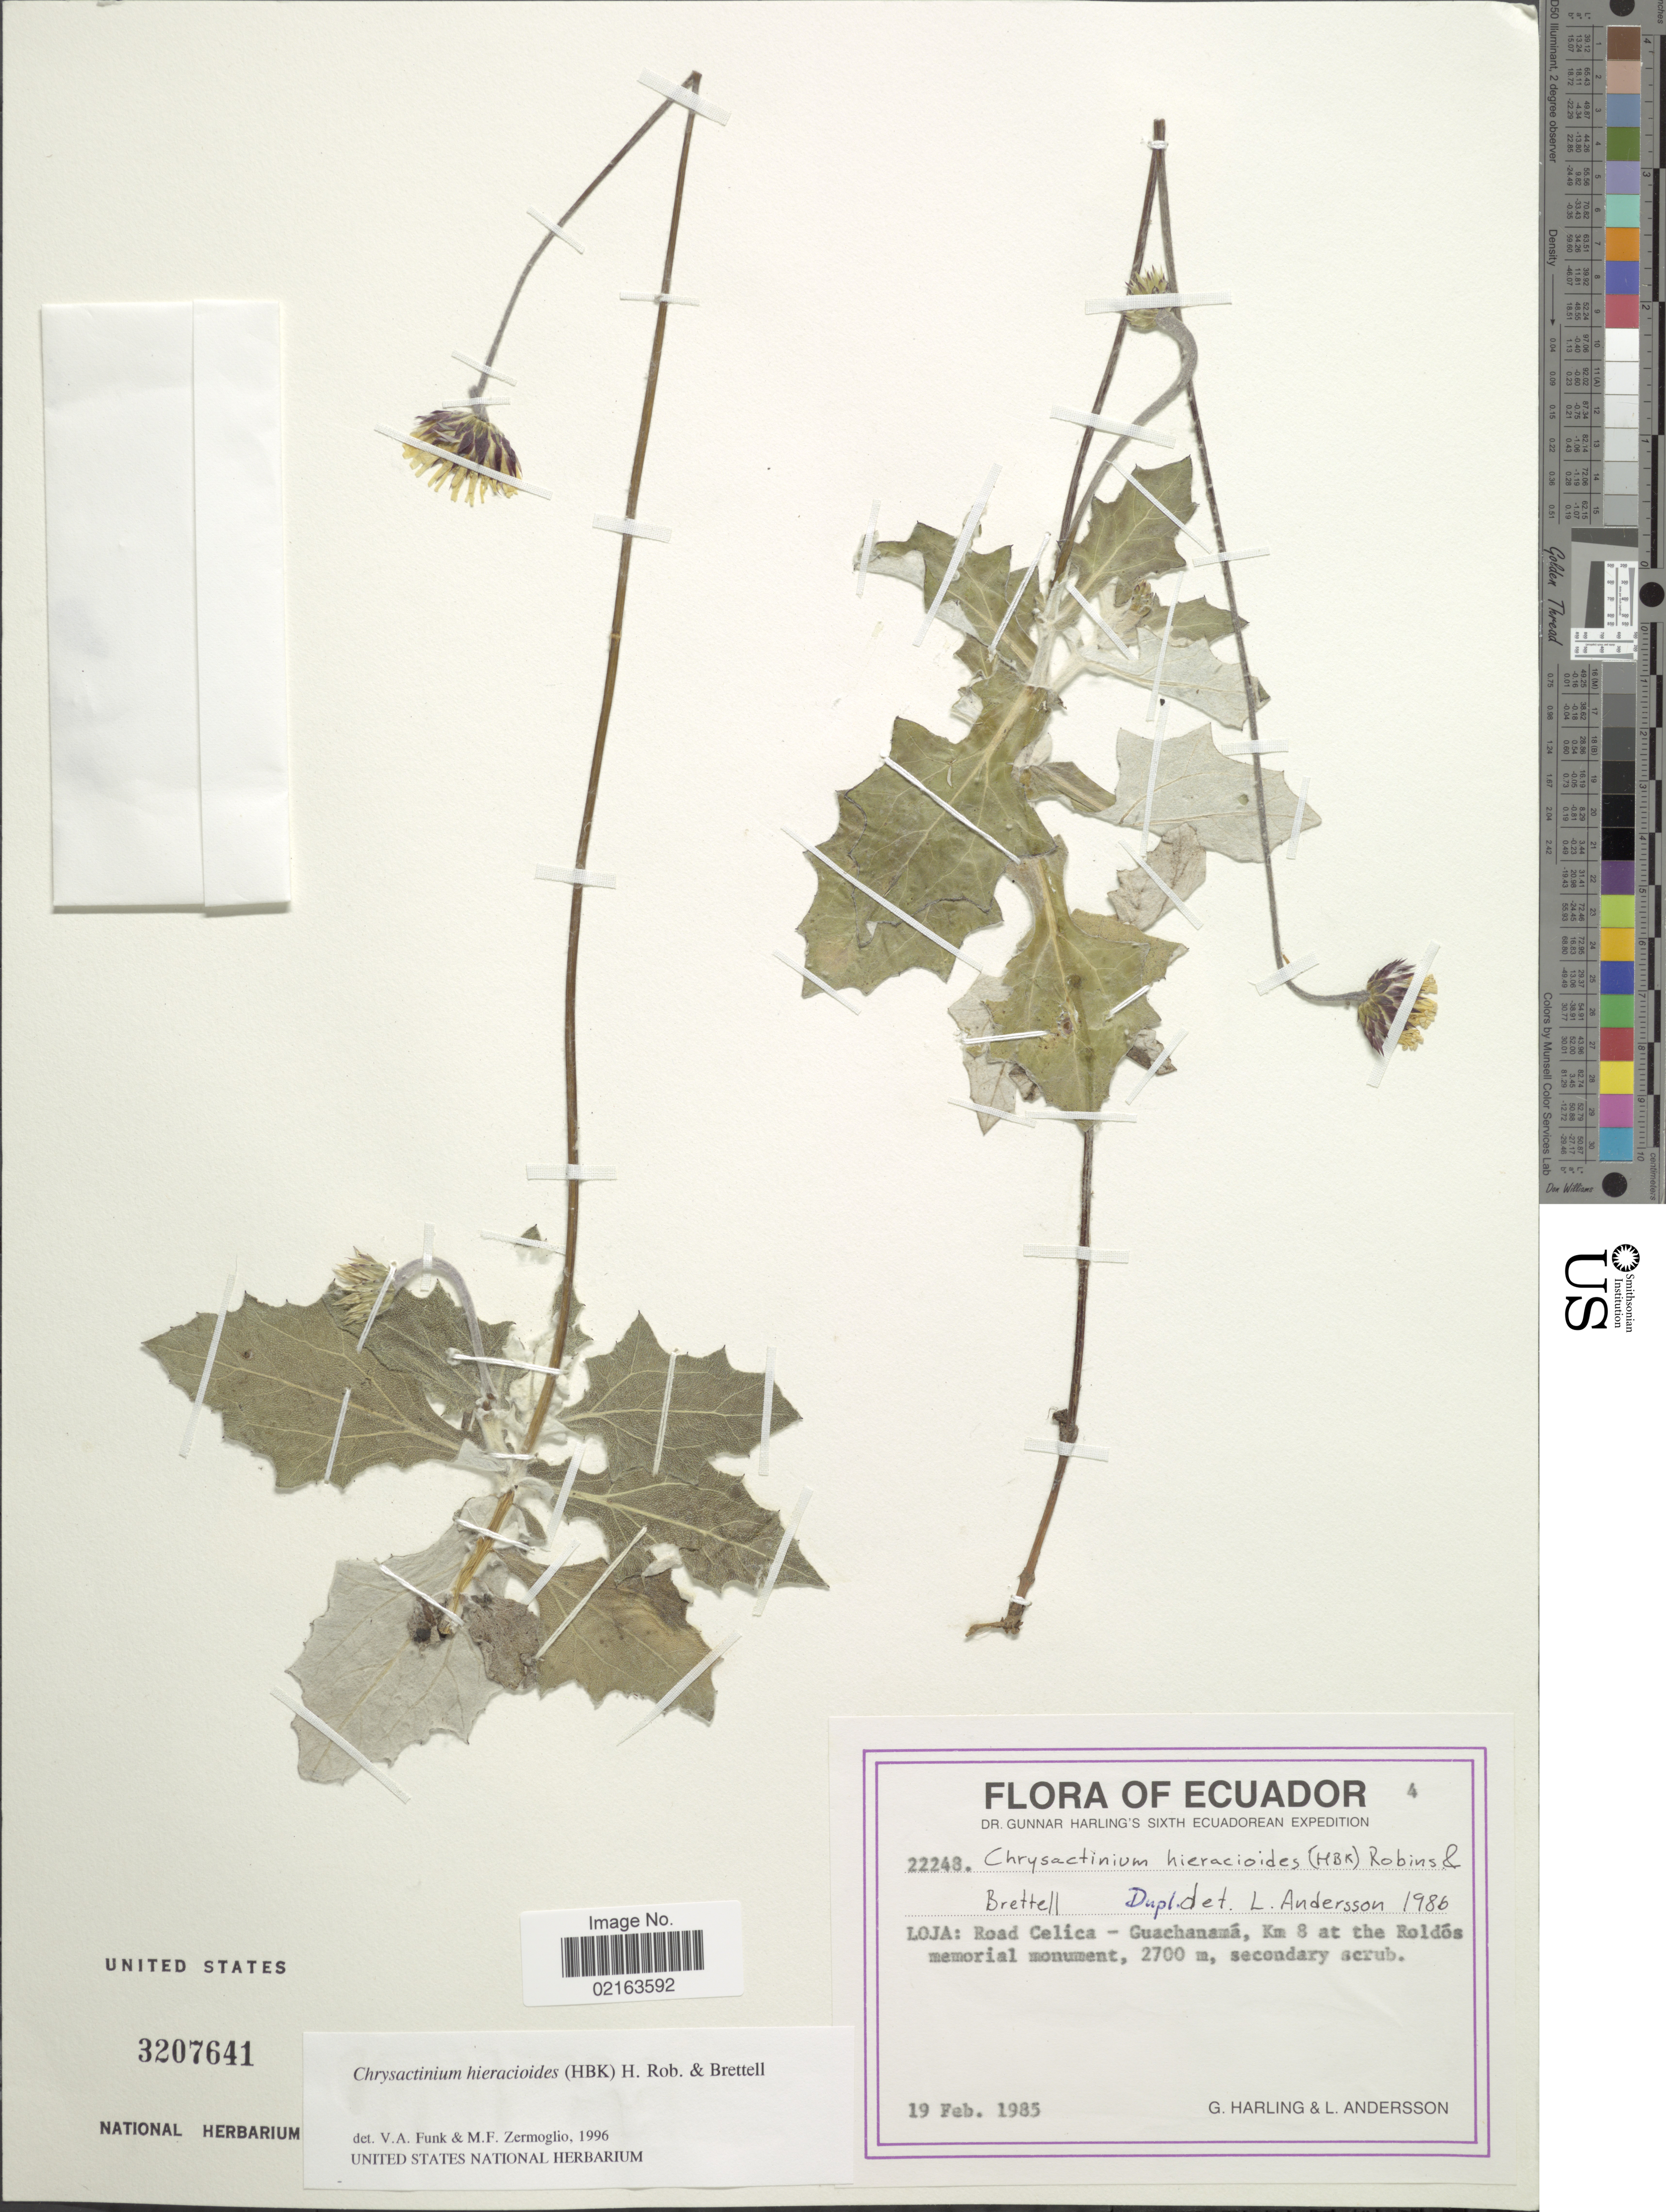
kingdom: Plantae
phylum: Tracheophyta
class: Magnoliopsida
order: Asterales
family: Asteraceae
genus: Chrysactinium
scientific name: Chrysactinium hieracioides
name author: (Kunth) H. Rob. & Brettell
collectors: G. Harling & L. Andersson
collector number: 22248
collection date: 1985-02-19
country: Ecuador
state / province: Loja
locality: Loja: Road Calica - Guachanamá, Km 8 at the Roldós memorial monument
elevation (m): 2700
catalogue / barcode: US 3207641